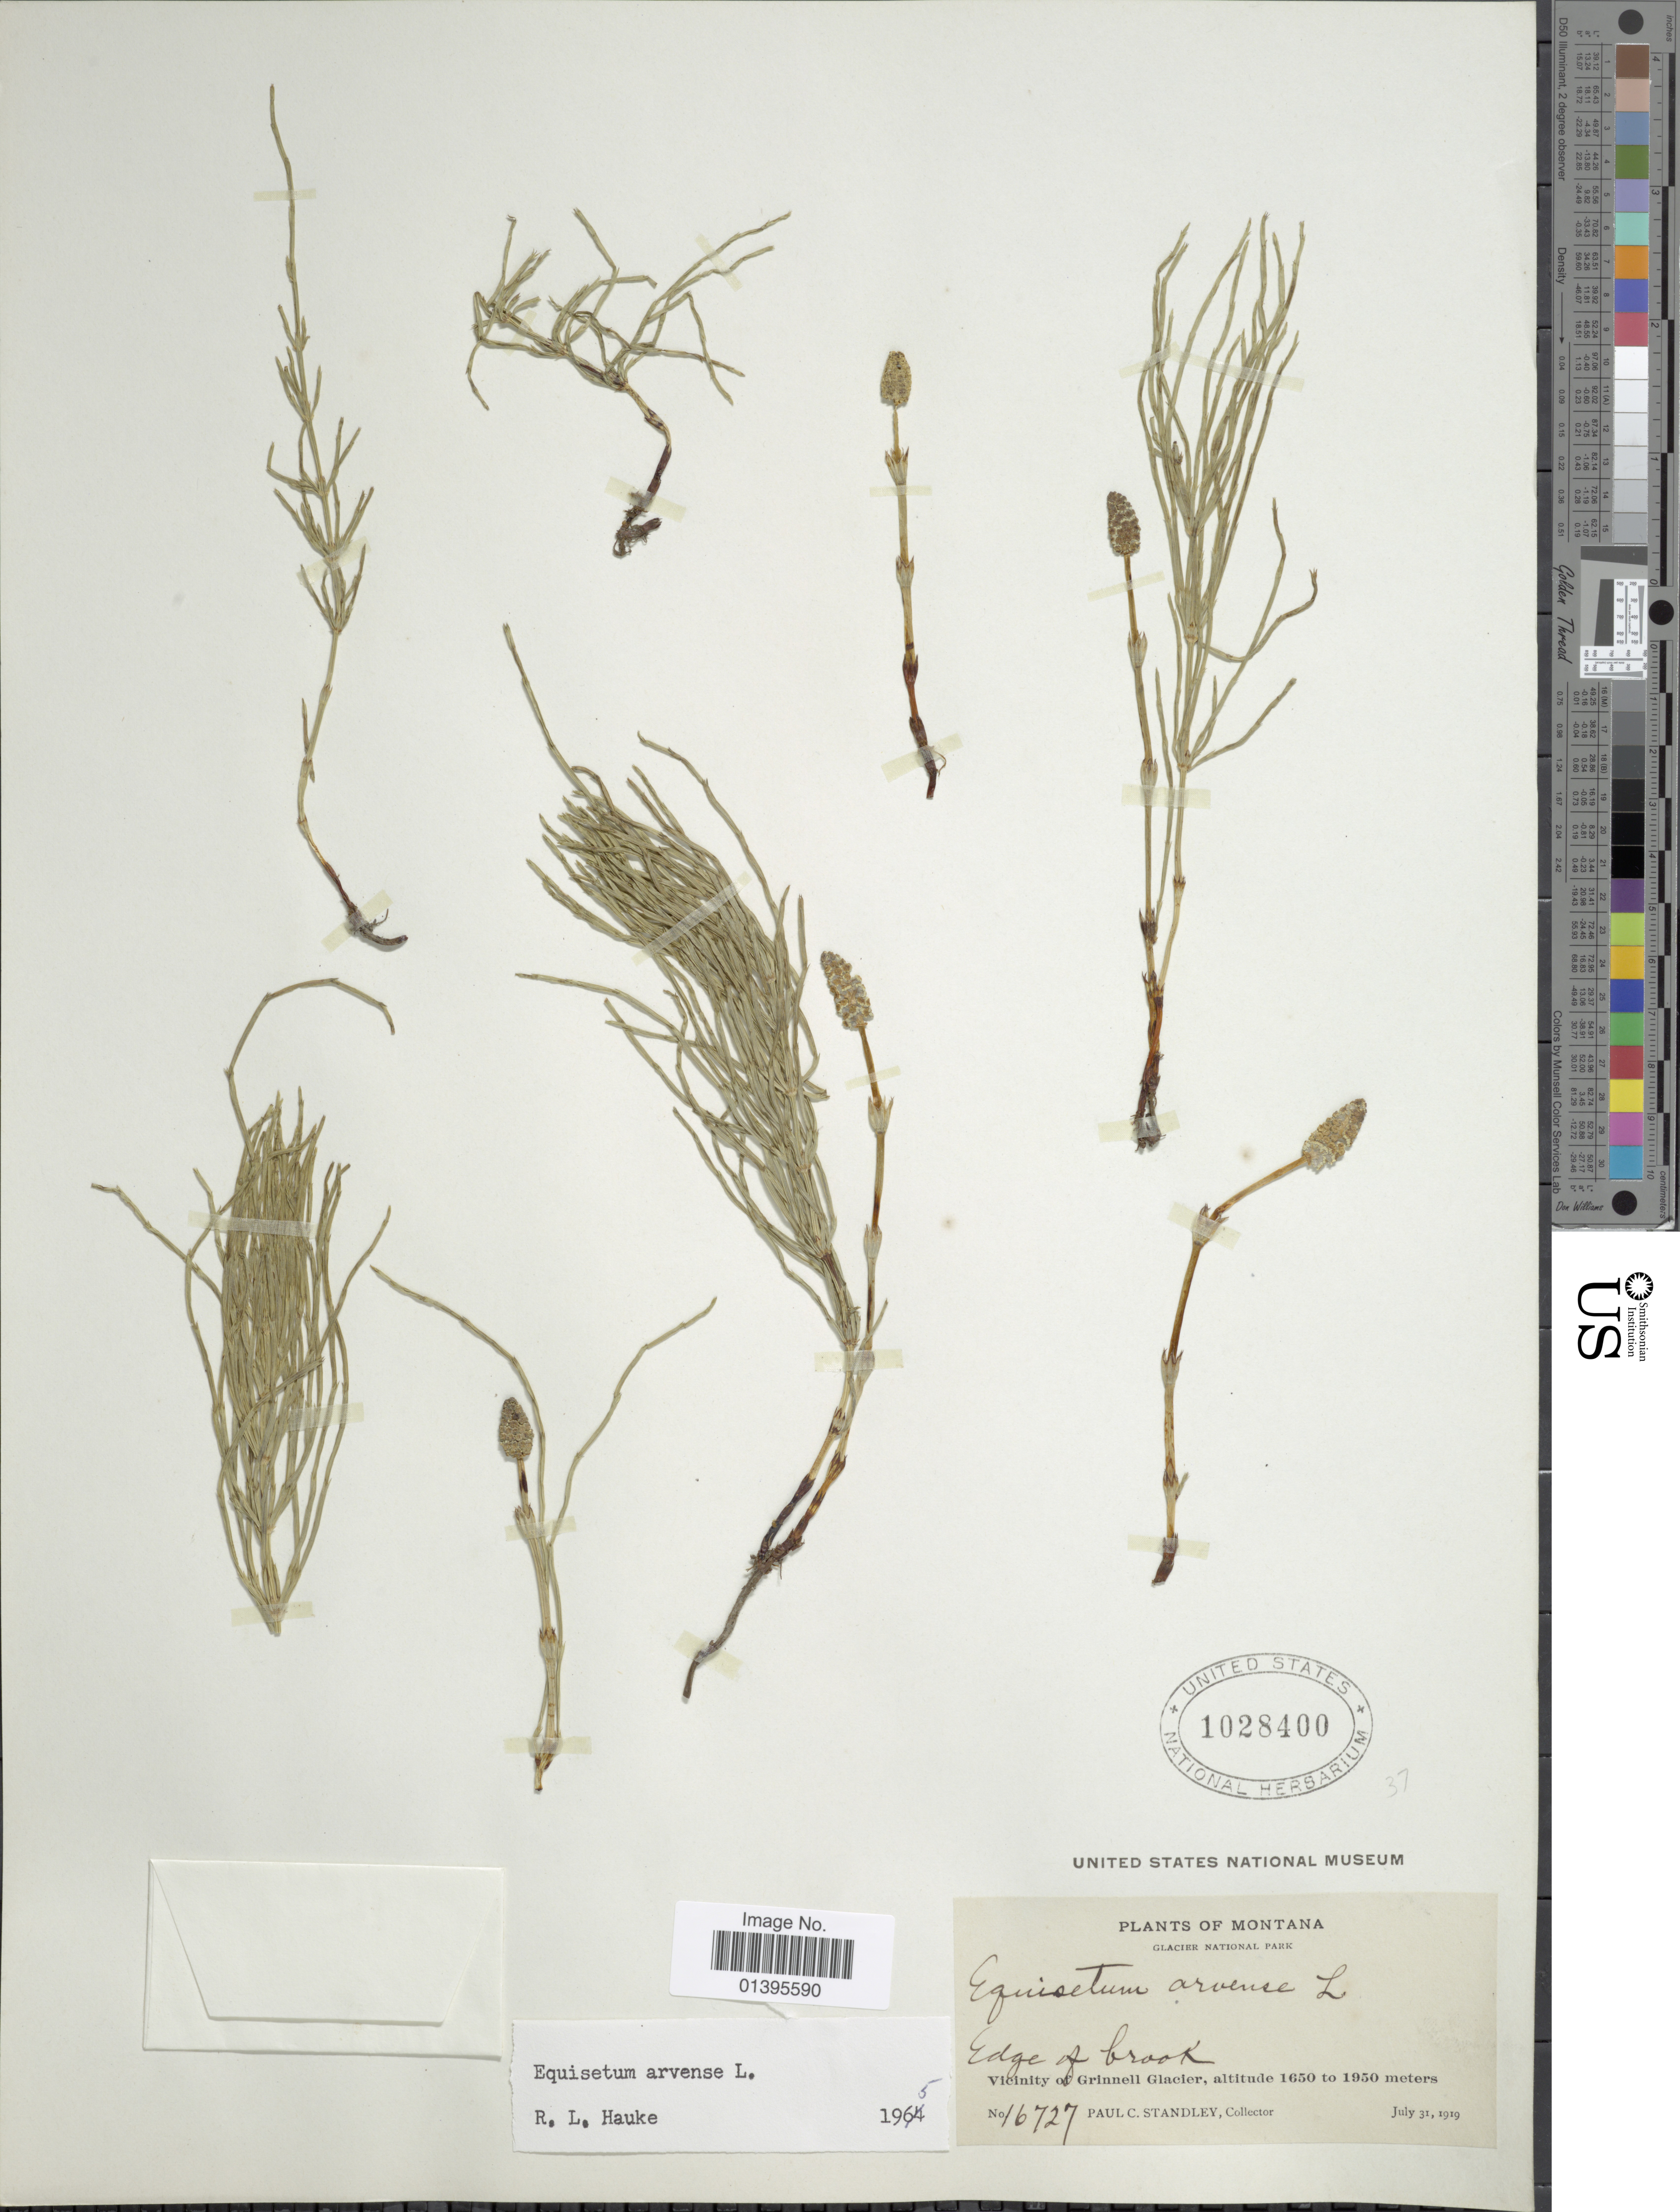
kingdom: Plantae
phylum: Tracheophyta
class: Polypodiopsida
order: Equisetales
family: Equisetaceae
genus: Equisetum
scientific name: Equisetum arvense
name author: L.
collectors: P. C. Standley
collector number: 16727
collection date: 1919-07-31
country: United States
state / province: Montana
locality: Glacier National Park. Vicinity of Grinnell Glacier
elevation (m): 1650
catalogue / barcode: US 1028400